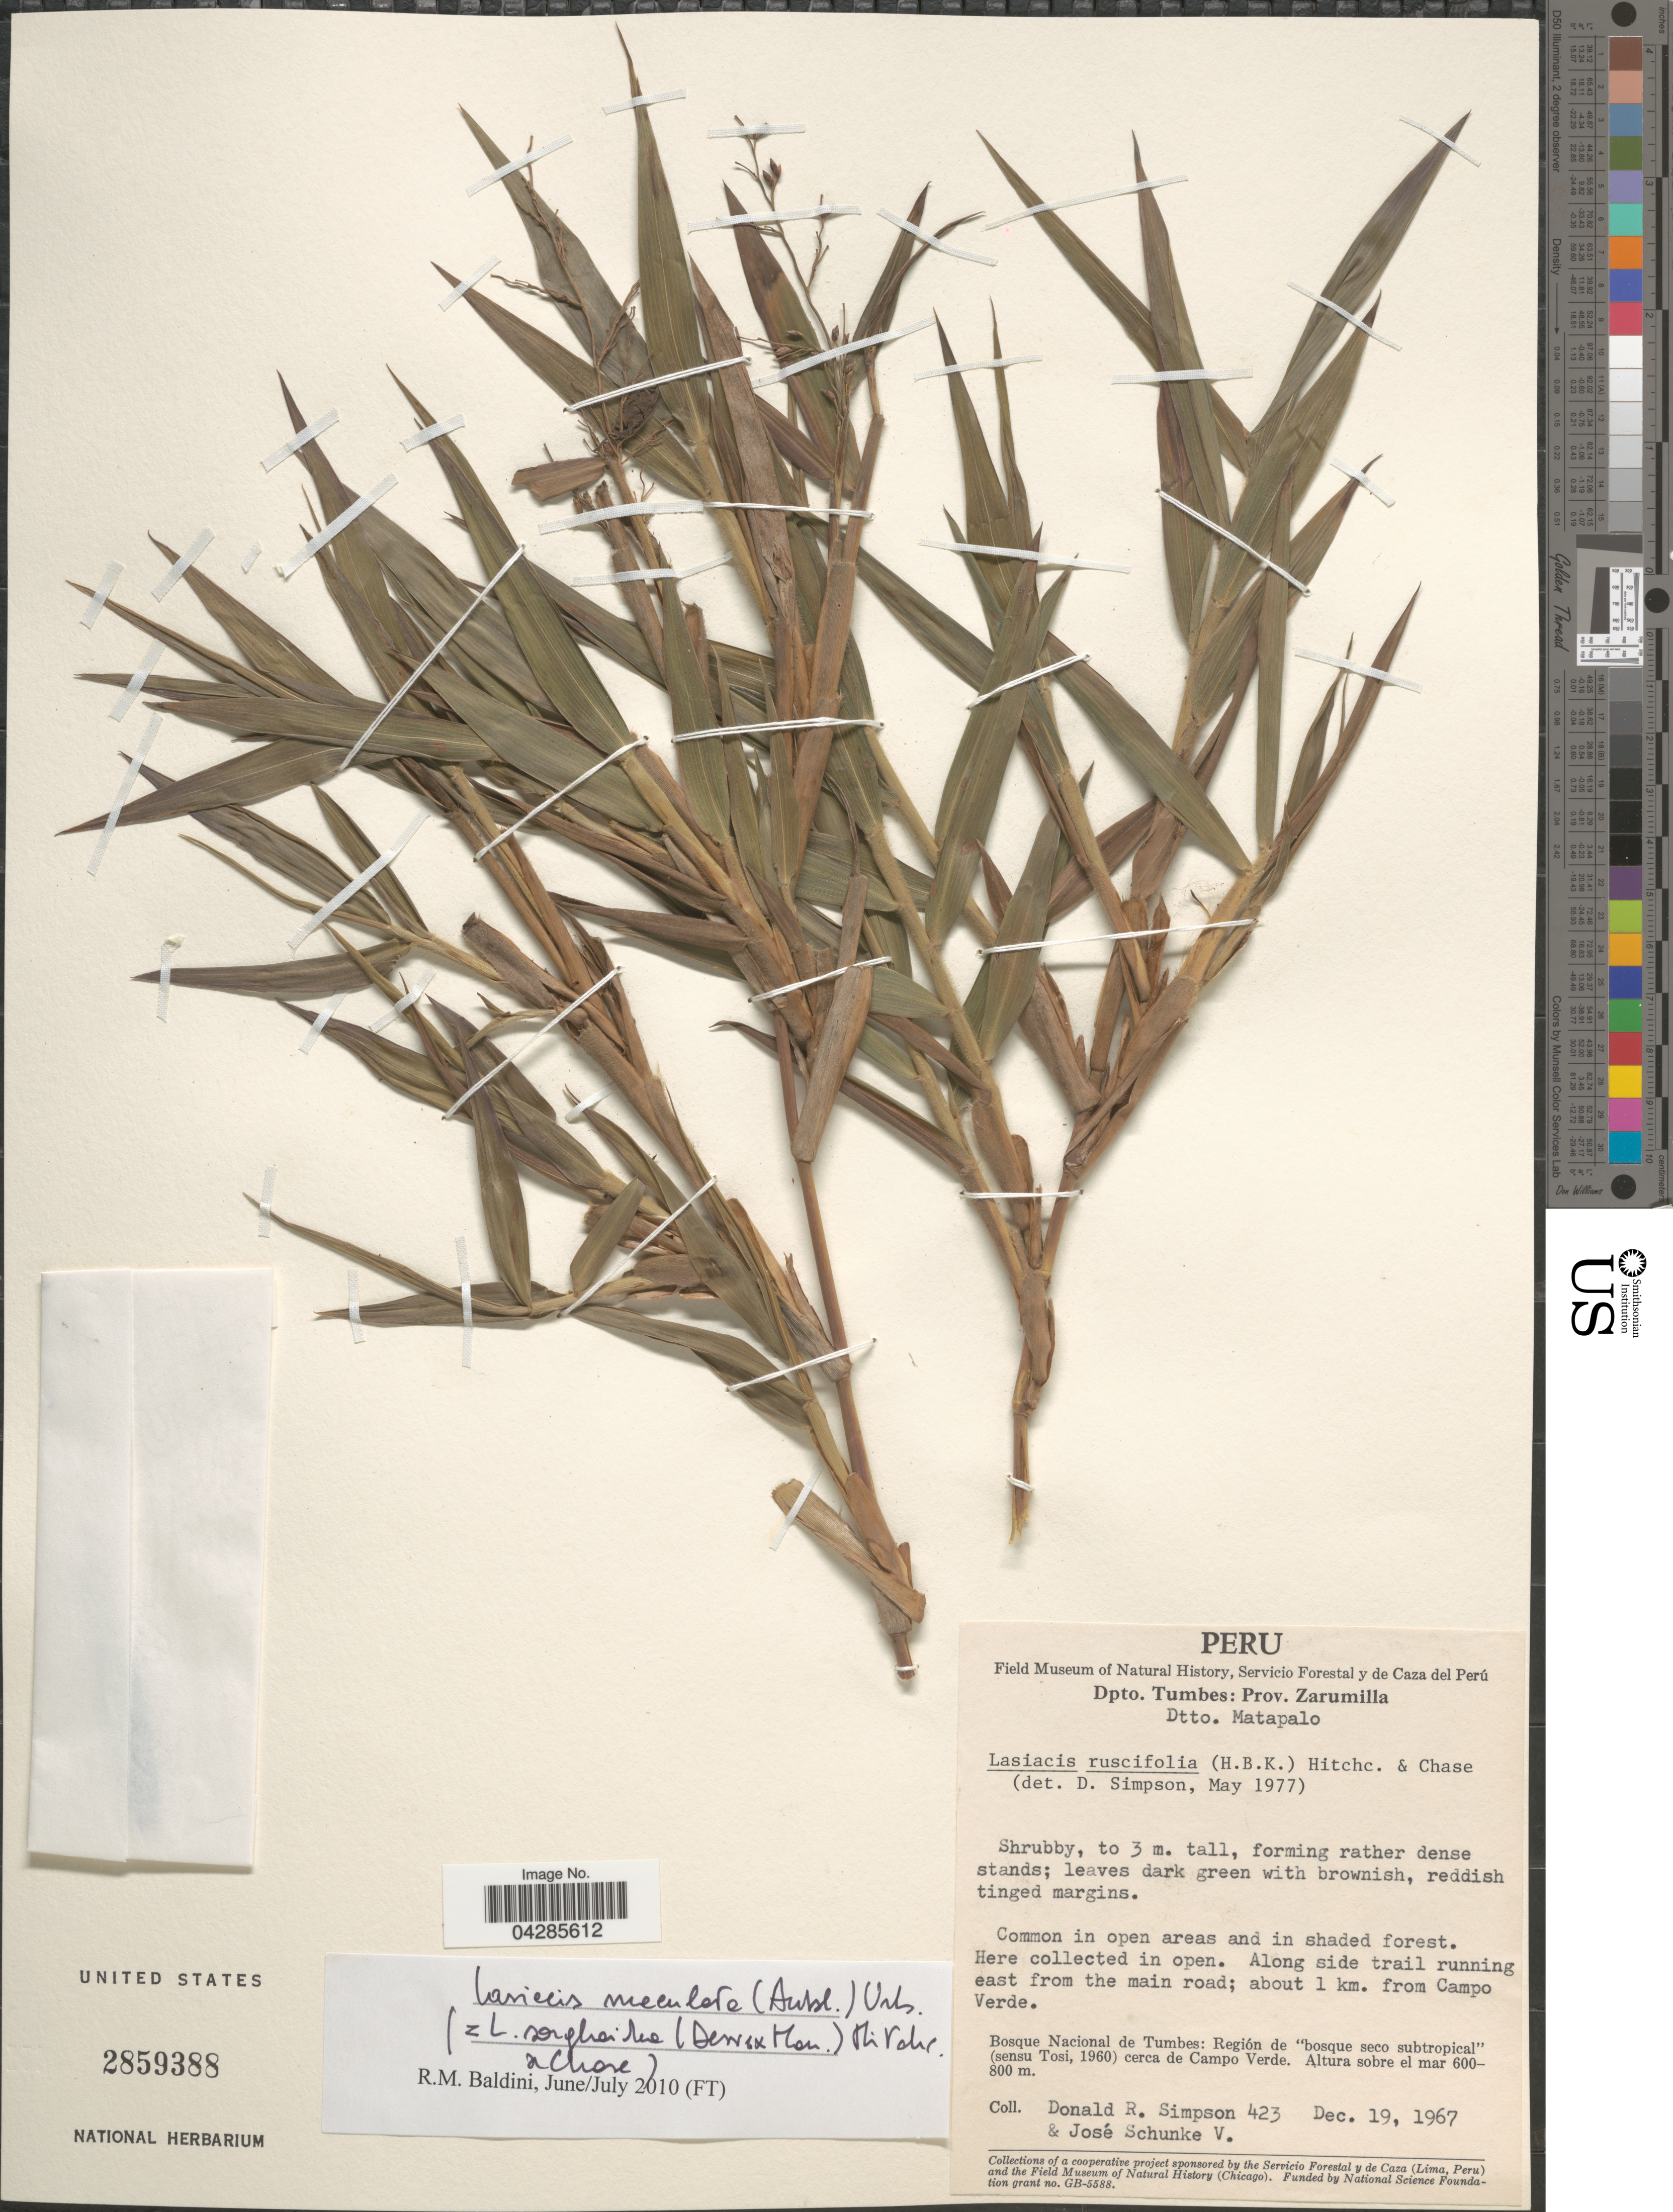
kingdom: Plantae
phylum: Tracheophyta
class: Liliopsida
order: Poales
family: Poaceae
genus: Lasiacis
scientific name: Lasiacis sorghoidea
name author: (Desv. ex Ham.) Hitchc. & Chase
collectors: D. R. Simpson & J. Schunke Vigo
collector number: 423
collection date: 1967-12-19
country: Peru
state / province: Tumbes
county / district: Zarumilla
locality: Dpto. Tumbes: Prov. Zarumilla. Dtto. Matapalo. Along side trail running east from the main road; about 1 km. from Campo Verde. Bosque Nacional de Tumbes: Región de "bosque seco subtropical" (sensu Tosi, 1960) cerca de Campo Verde.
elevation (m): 600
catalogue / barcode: US 2859388